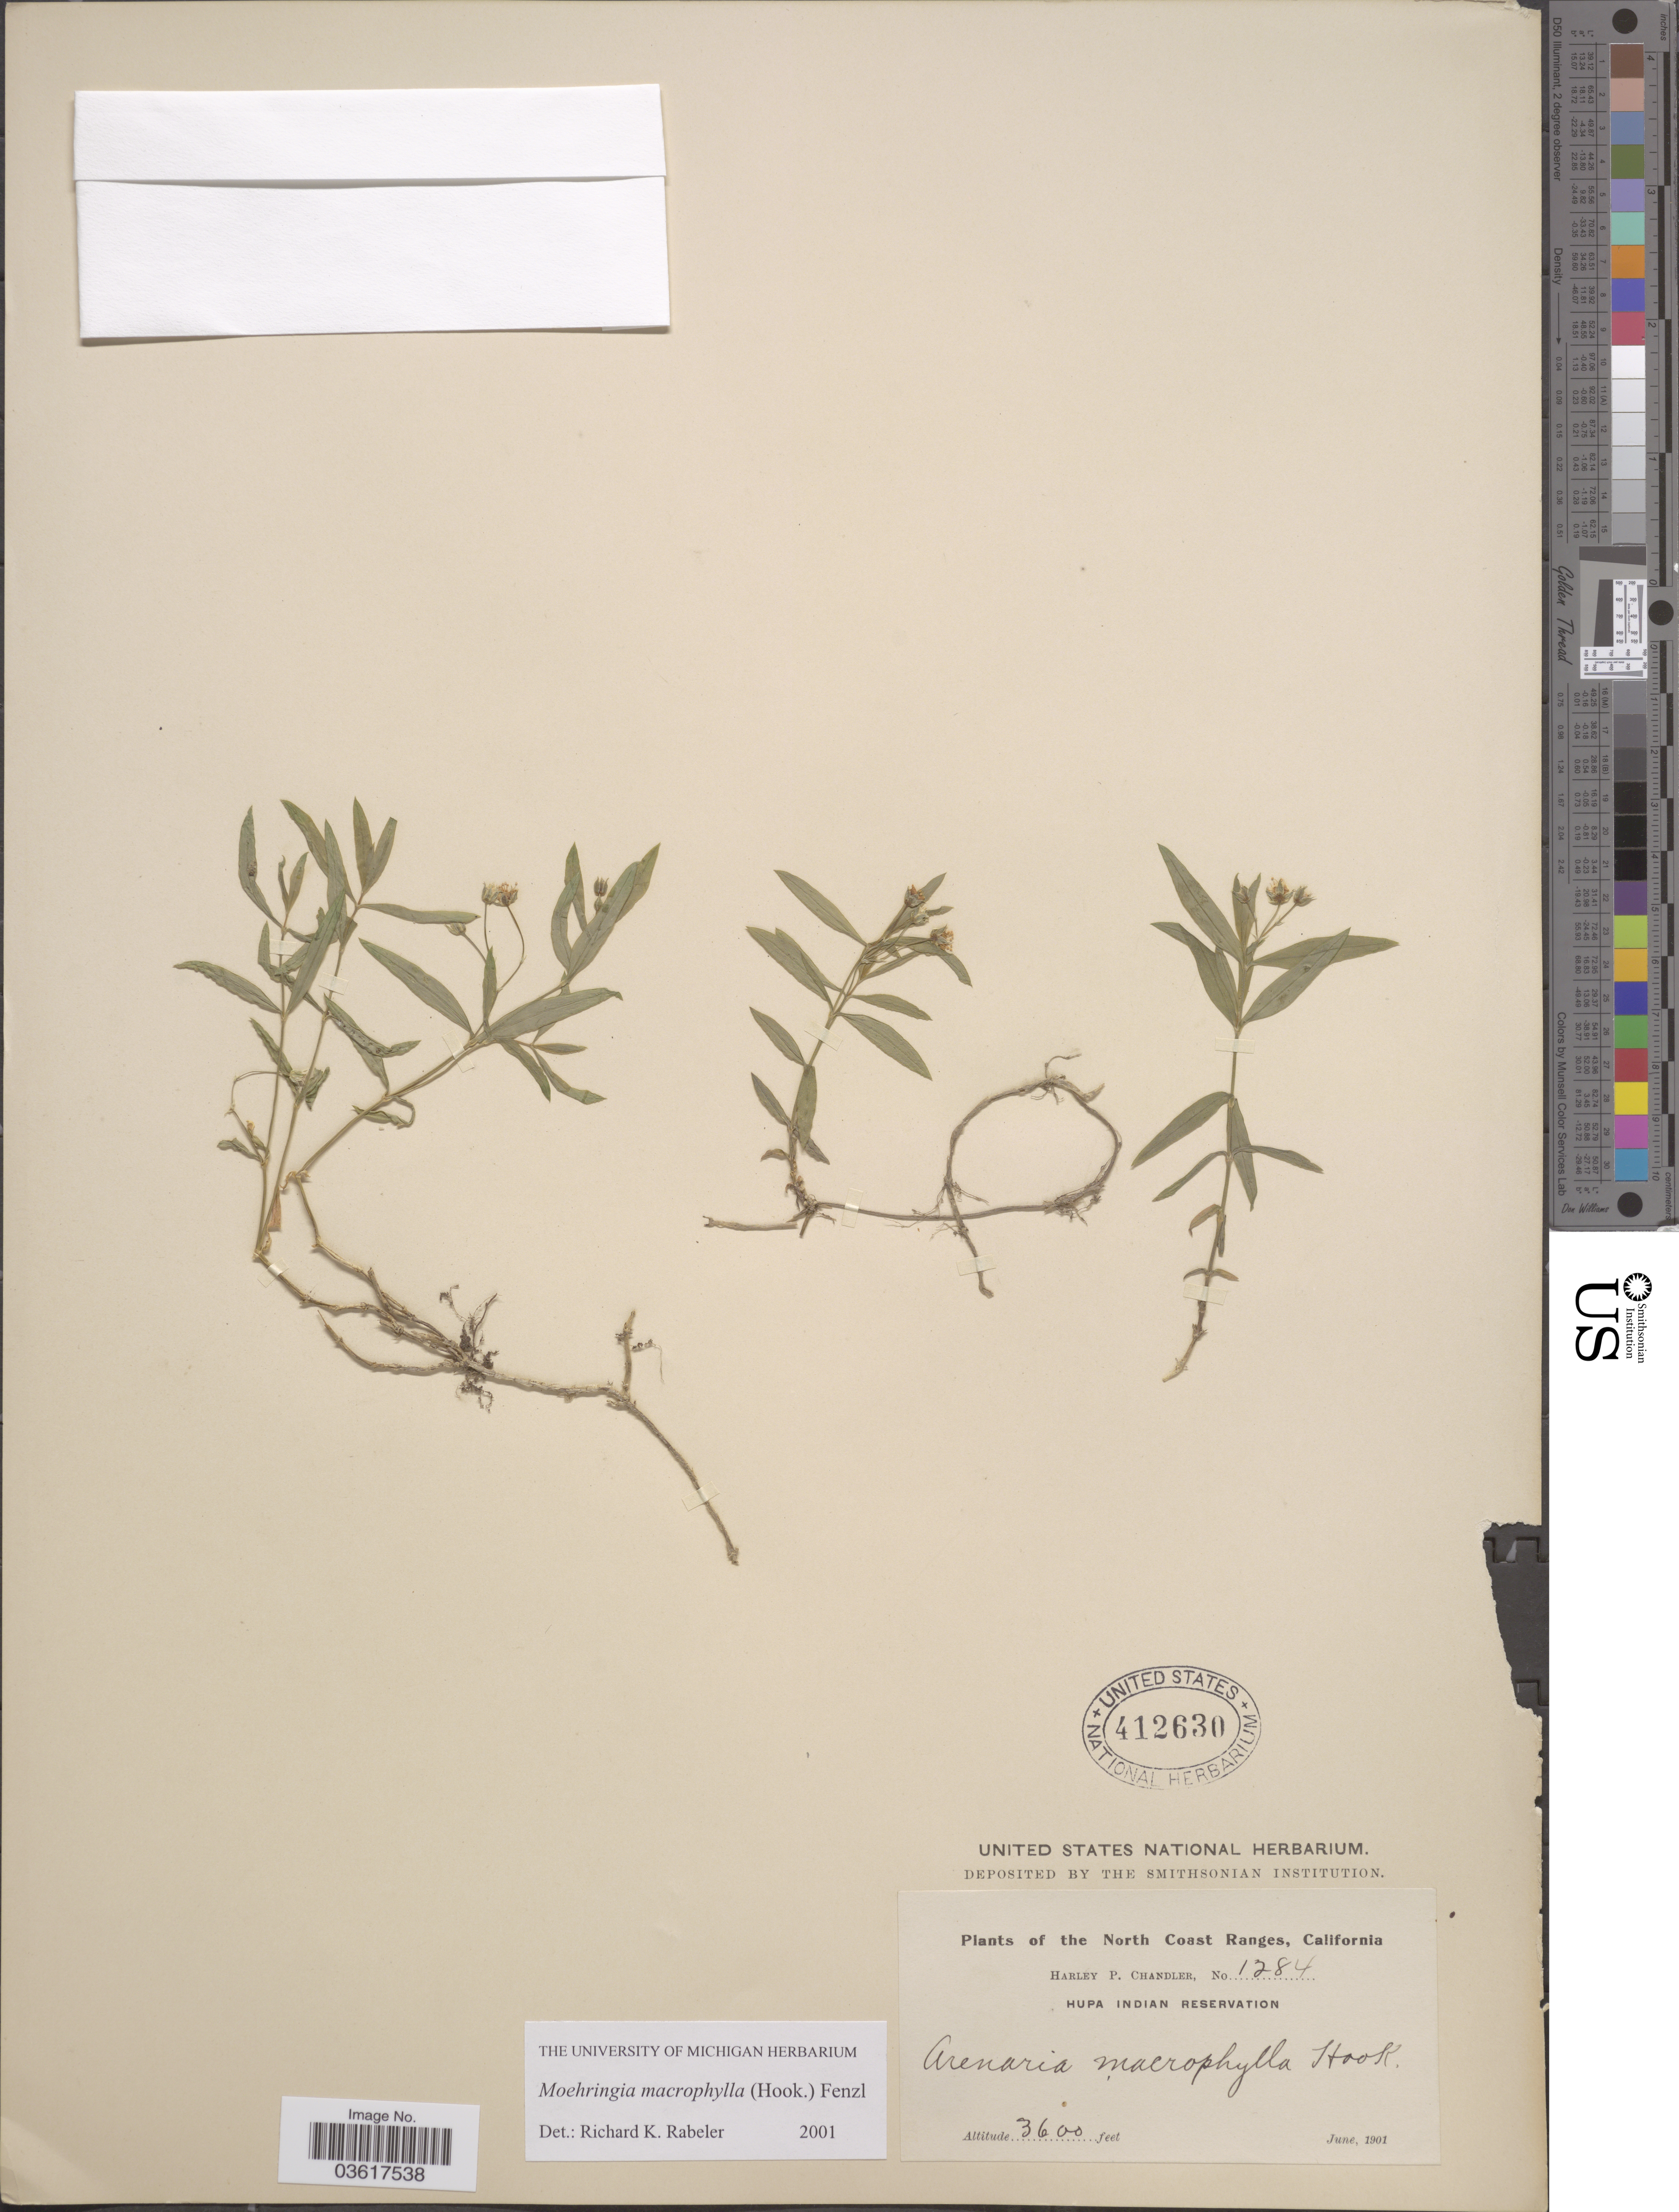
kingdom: Plantae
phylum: Tracheophyta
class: Magnoliopsida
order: Caryophyllales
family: Caryophyllaceae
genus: Moehringia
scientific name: Moehringia macrophylla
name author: (Hook.) Fenzl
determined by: Rabeler, R. K.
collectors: H. Chandler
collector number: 1284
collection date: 1901-06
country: United States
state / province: California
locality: North Coast Ranges, California. Hupa Indian Reservation.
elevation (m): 1097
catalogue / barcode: US 412630